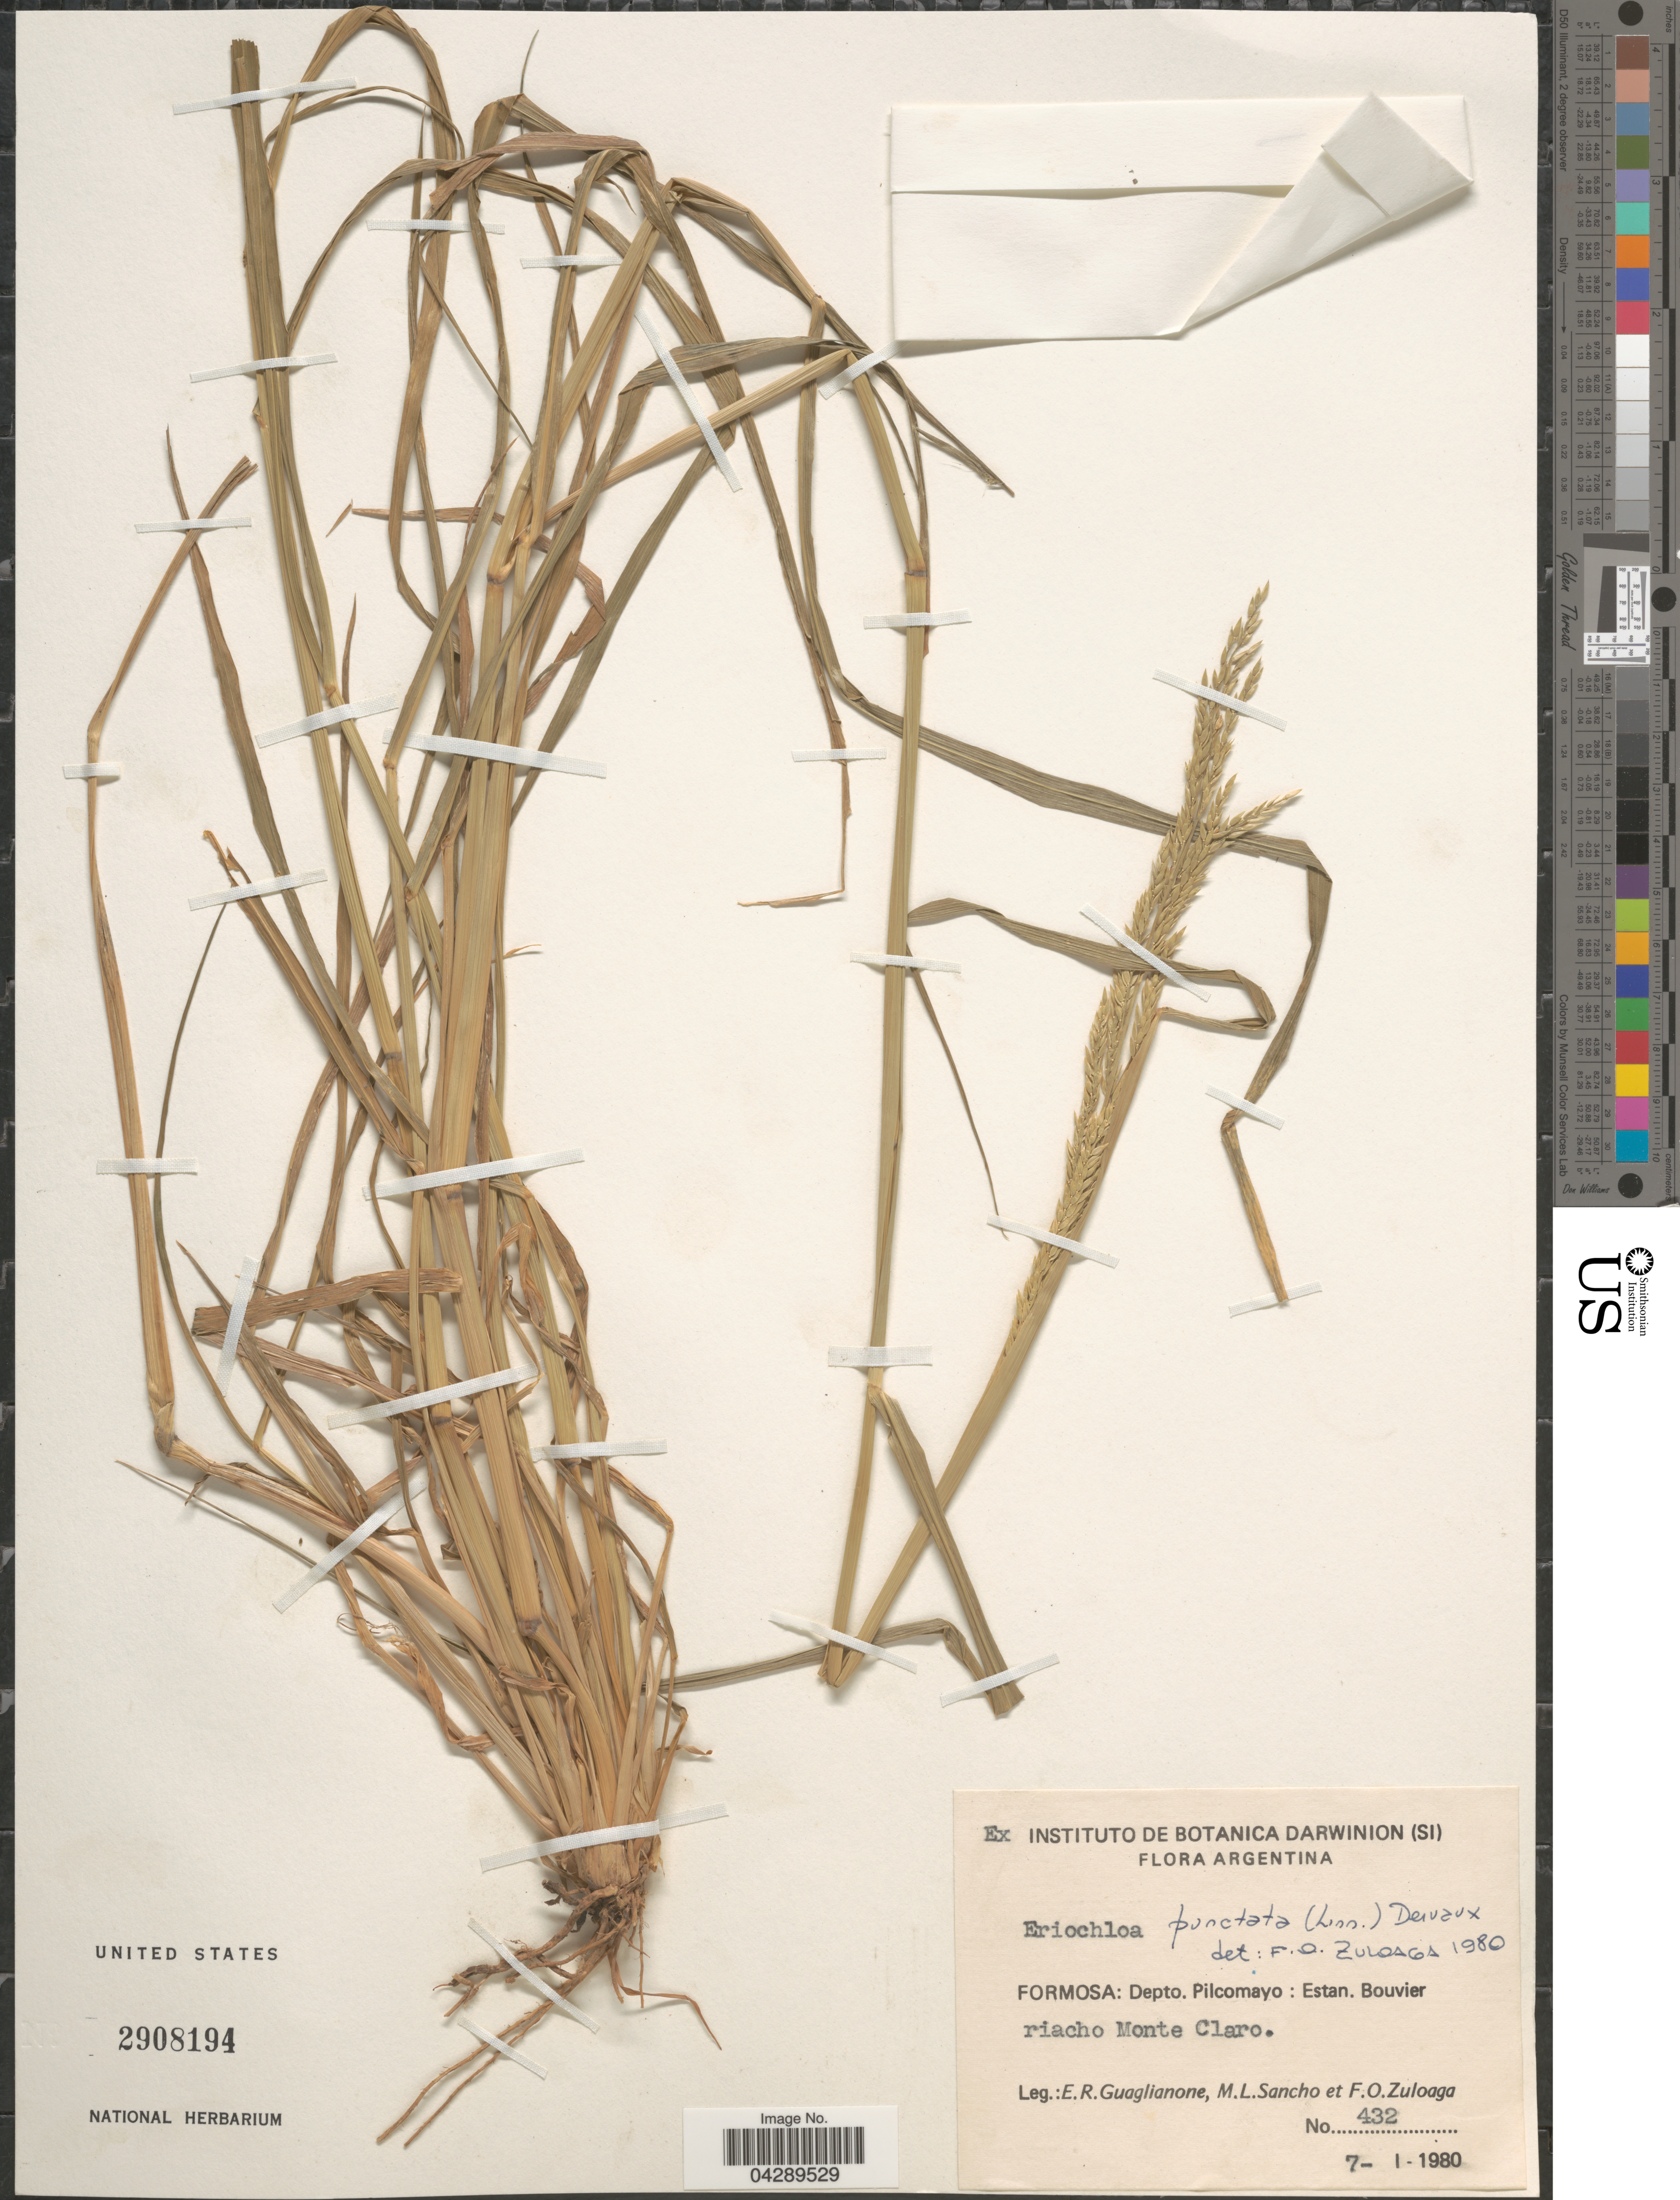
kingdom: Plantae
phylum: Tracheophyta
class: Liliopsida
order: Poales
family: Poaceae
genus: Eriochloa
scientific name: Eriochloa punctata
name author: (L.) Desv. ex Ham.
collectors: E. R. Guaglianone, M. L. Sancho & F. O. Zuloaga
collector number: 432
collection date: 1980-01-07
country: Argentina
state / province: Formosa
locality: Depto. Pilcomayo : Estan. Bouvier riacho Monte Claro.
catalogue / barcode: US 2908194